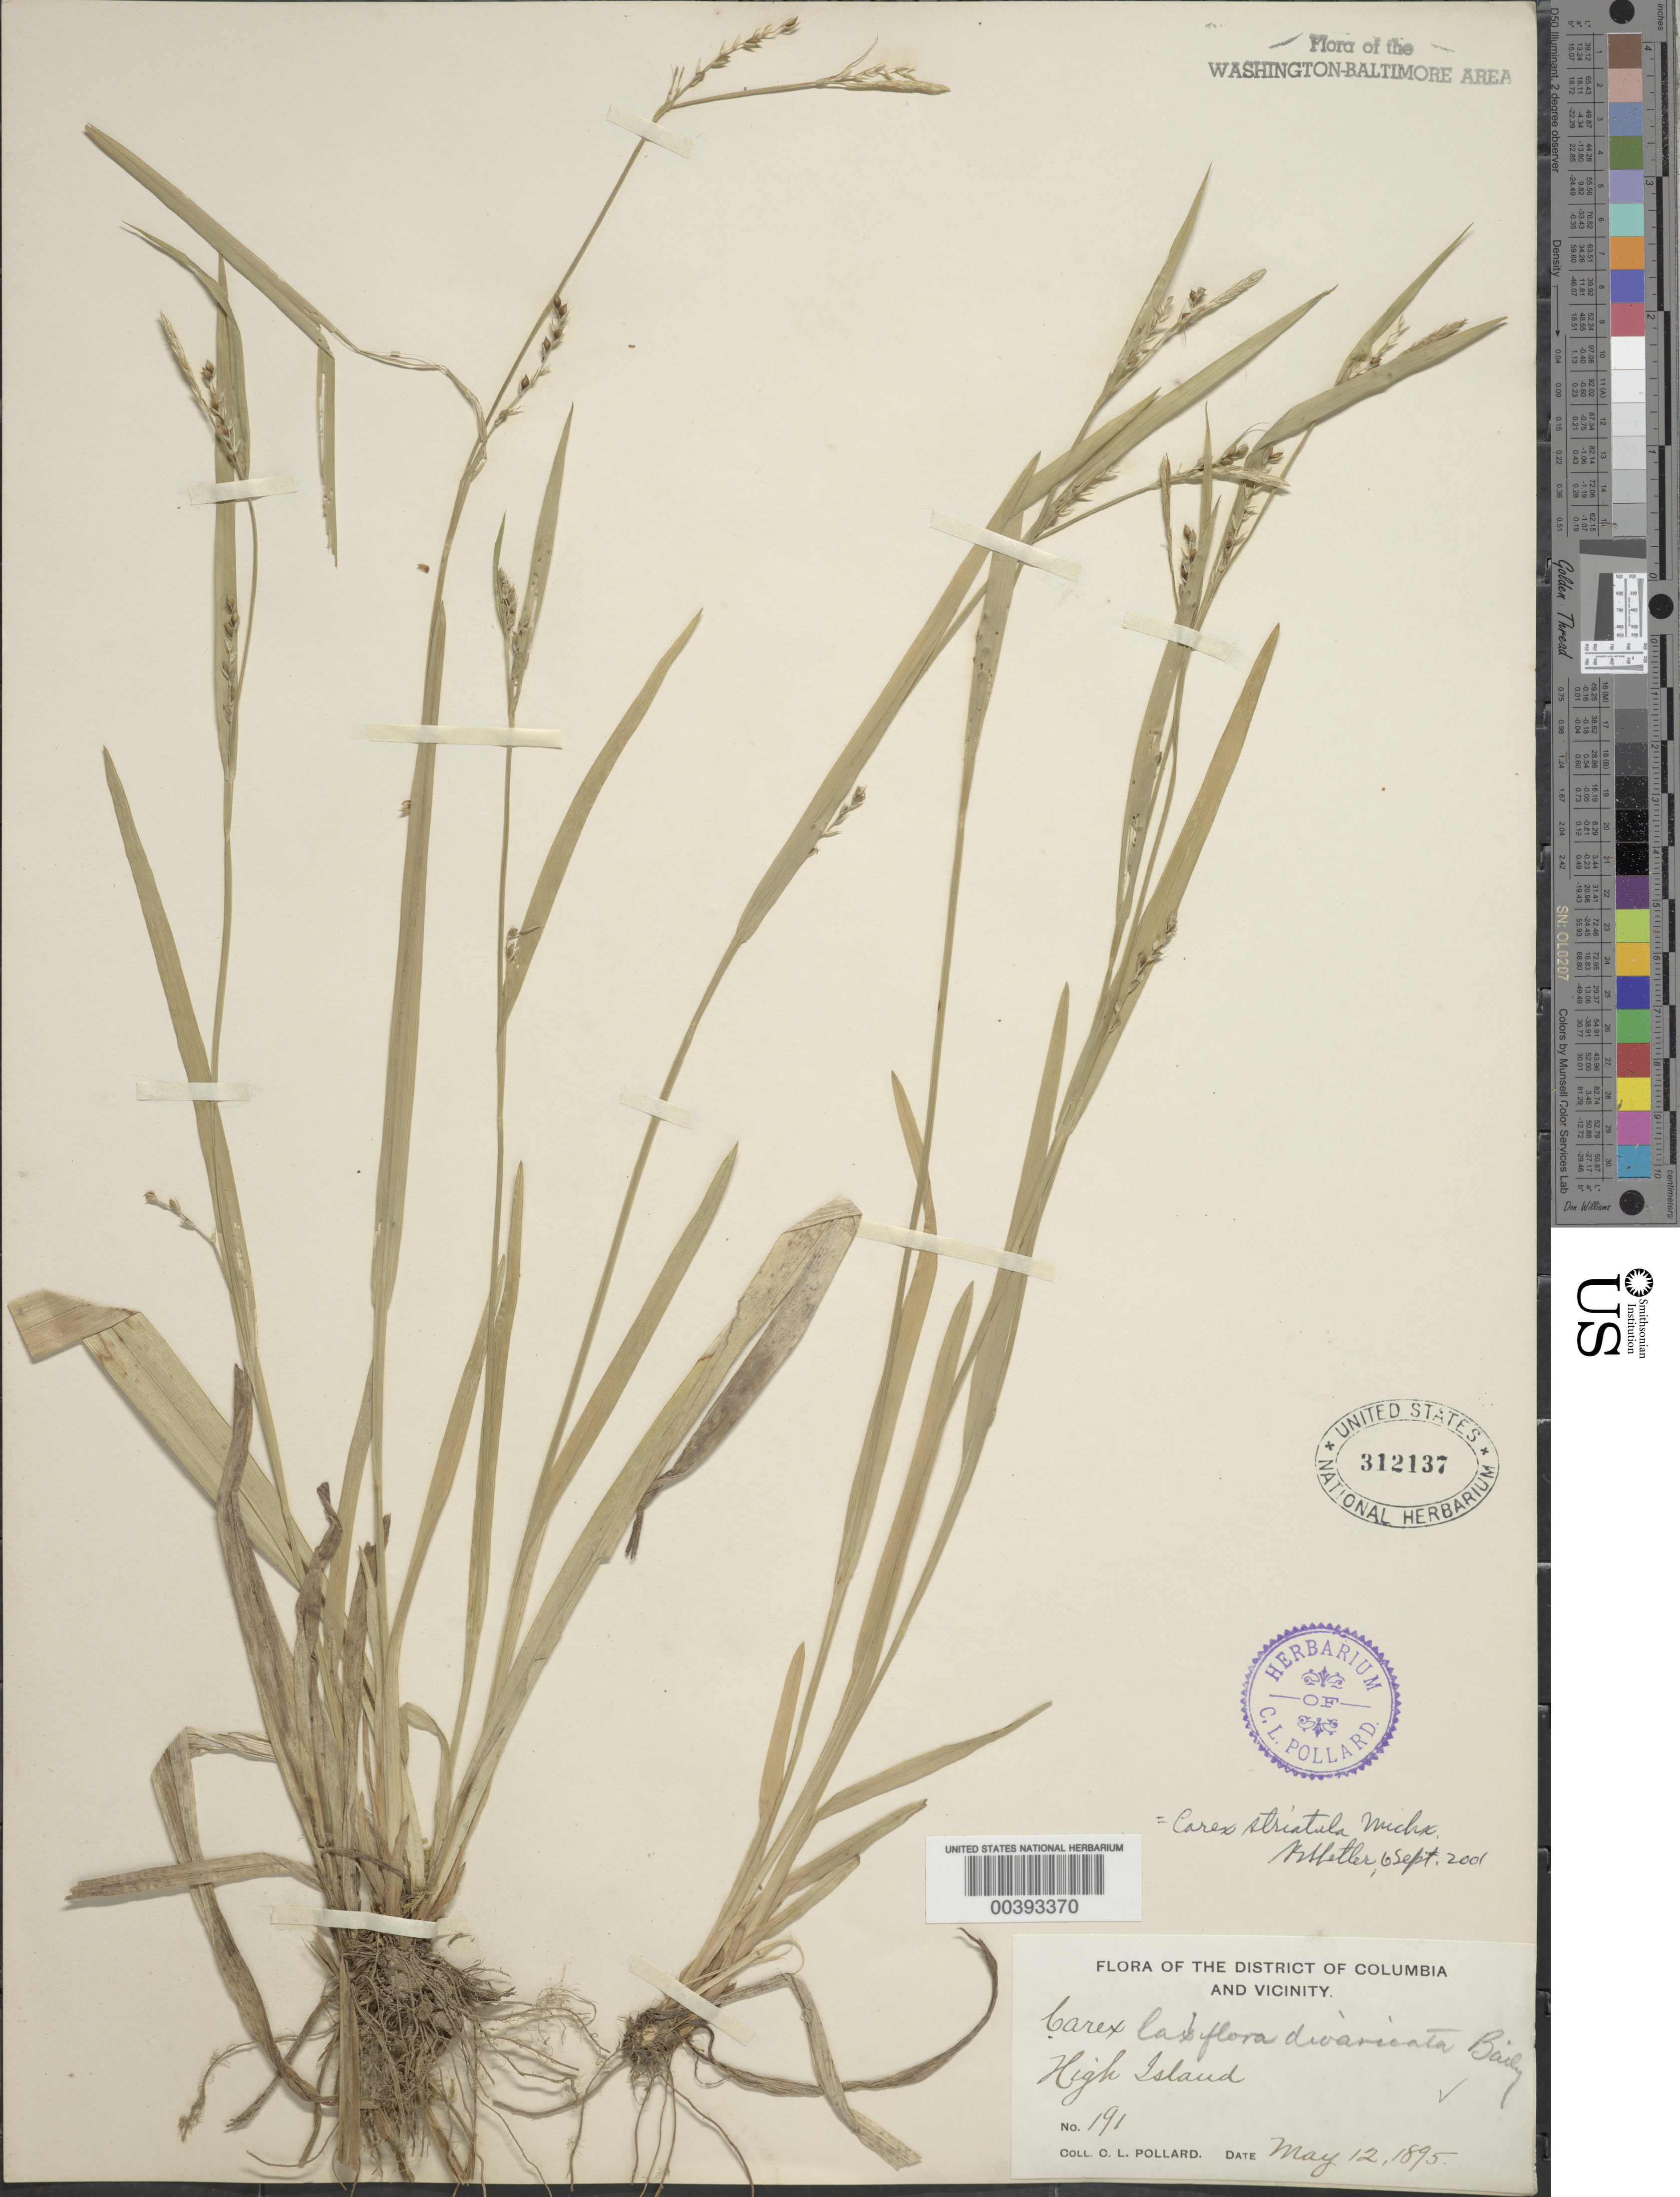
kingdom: Plantae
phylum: Tracheophyta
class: Liliopsida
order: Poales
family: Cyperaceae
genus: Carex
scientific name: Carex striatula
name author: Michx.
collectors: C. L. Pollard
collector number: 191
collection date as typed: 12 May 1895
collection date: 1895-05-12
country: United States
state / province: Maryland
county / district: Montgomery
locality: High Island C. & O. Canal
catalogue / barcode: US 312137